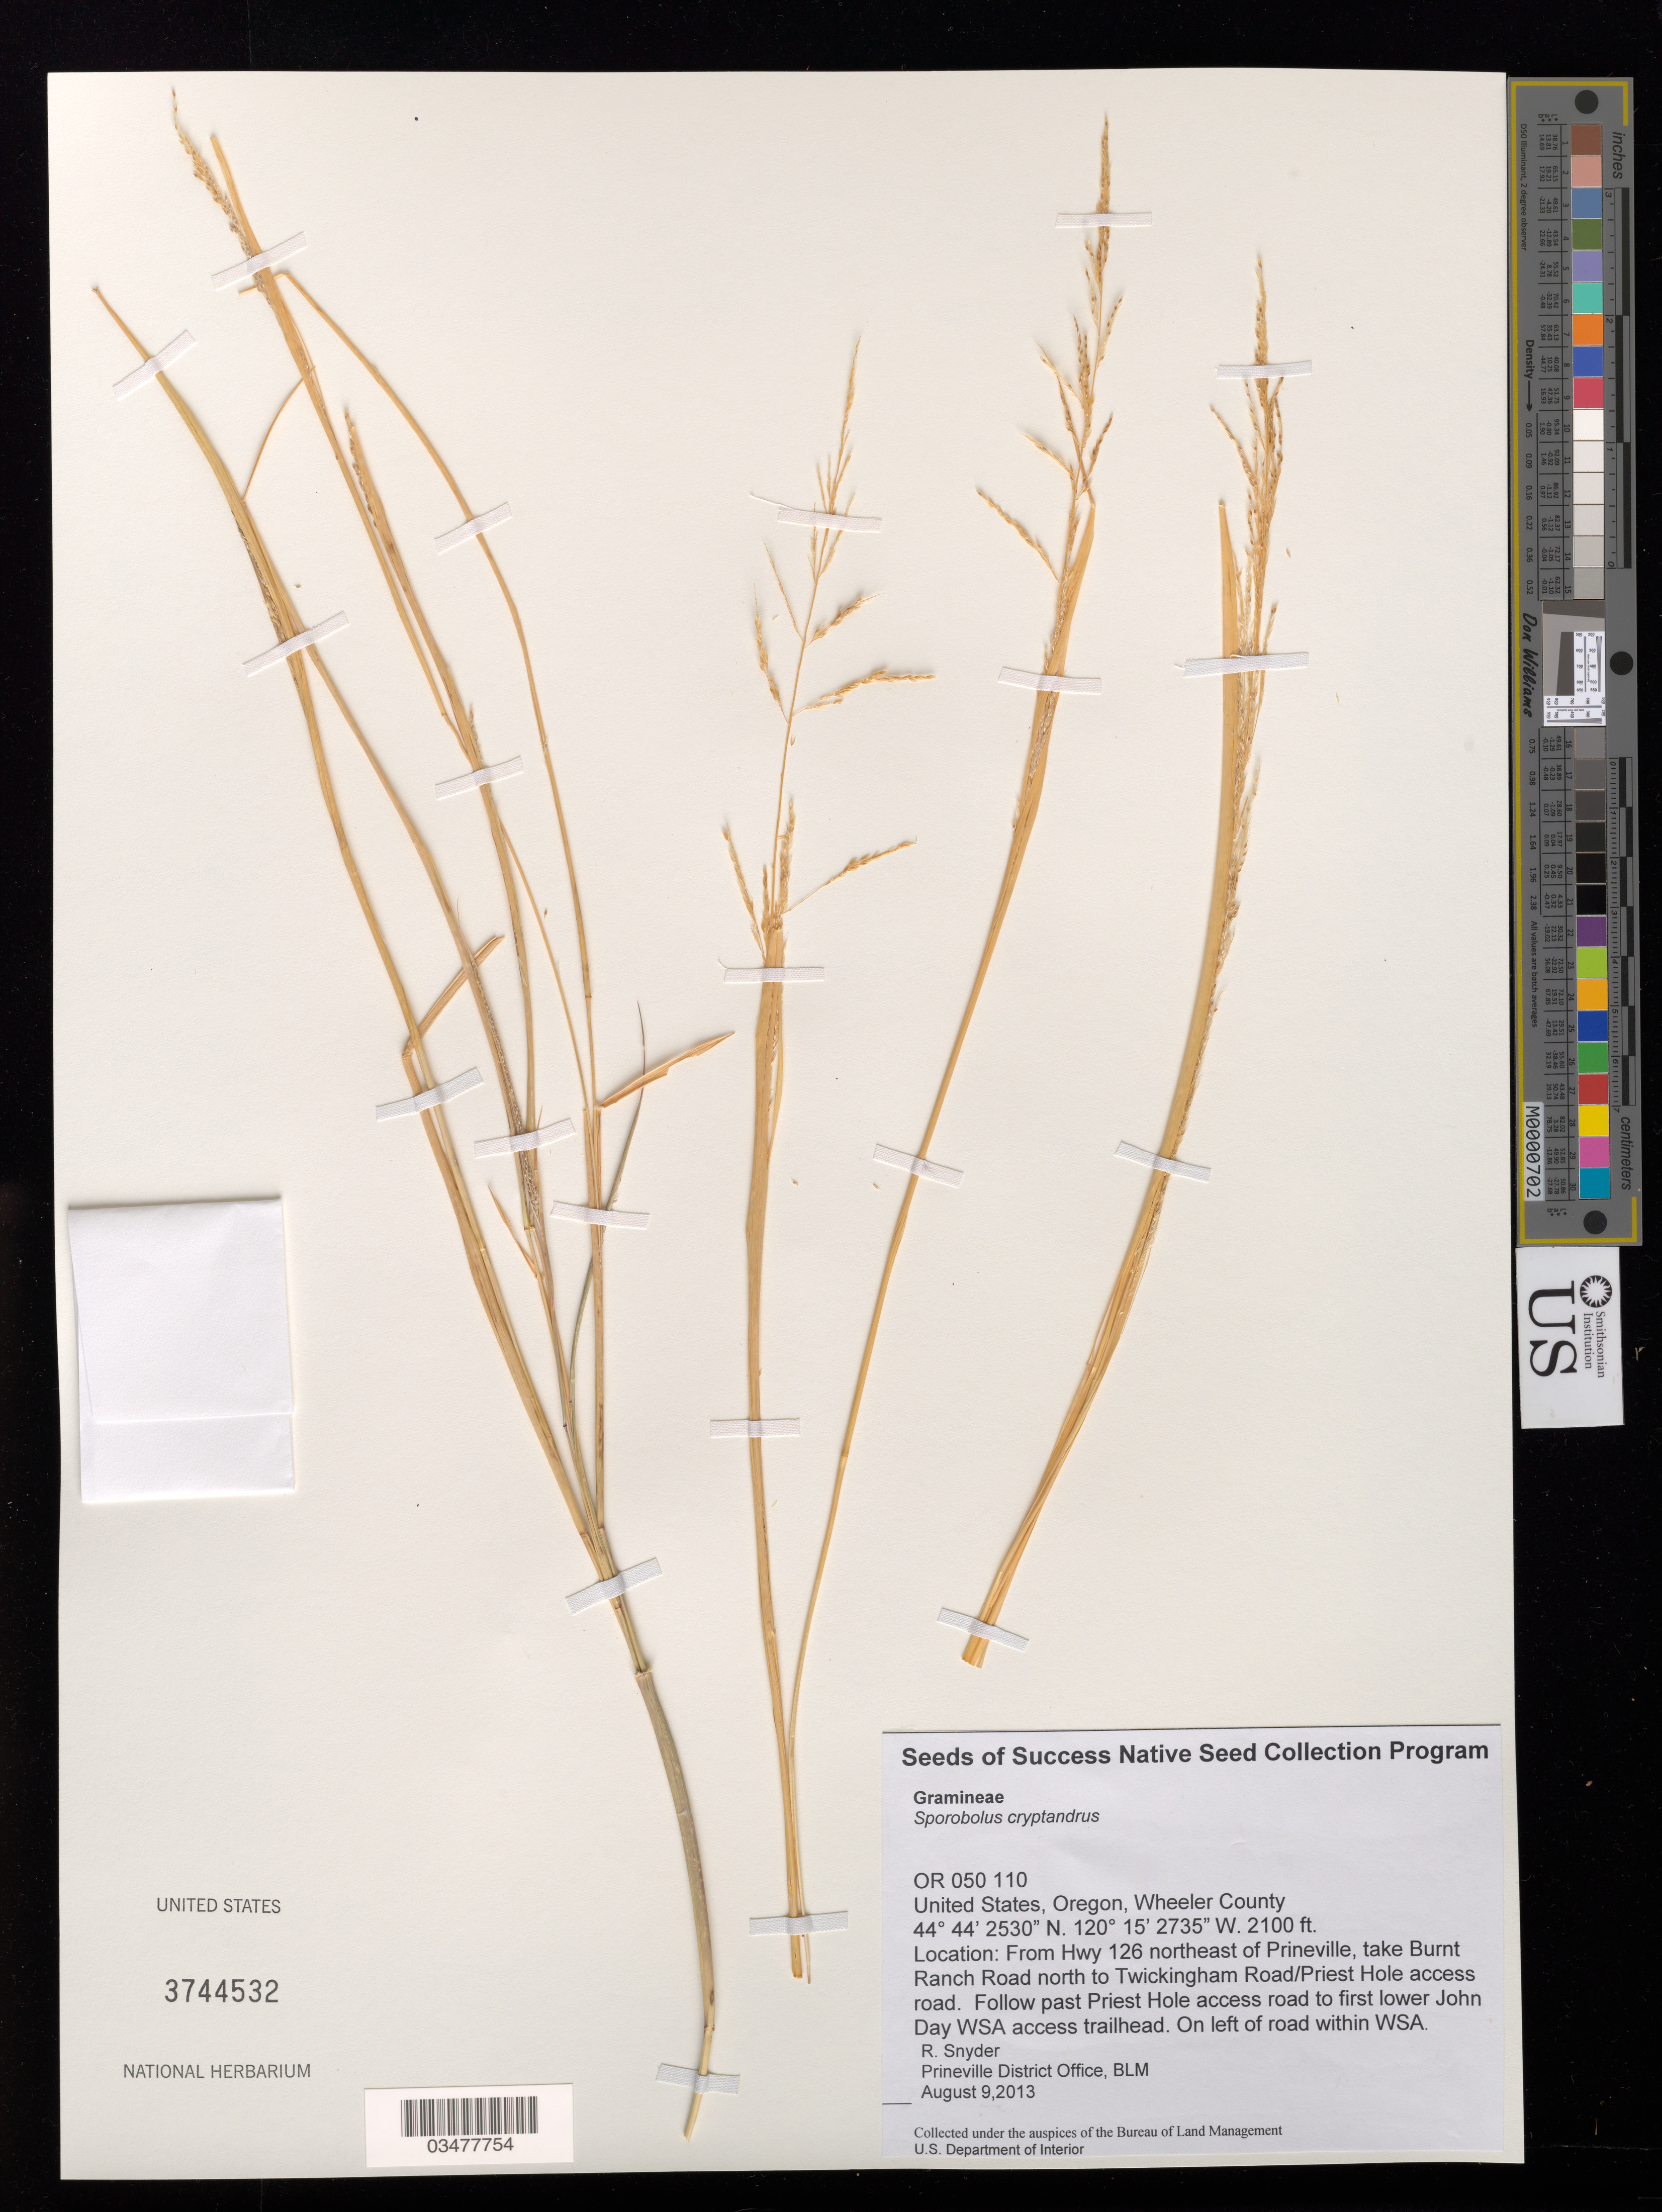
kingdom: Plantae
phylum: Tracheophyta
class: Liliopsida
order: Poales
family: Poaceae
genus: Sporobolus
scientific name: Sporobolus cryptandrus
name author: (Torr.) A. Gray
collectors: R. Snyder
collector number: OR 050 110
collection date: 2013-08-09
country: United States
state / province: Oregon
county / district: Wheeler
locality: John Day WSA access trailhed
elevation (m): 640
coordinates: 44 44 2530 N, 120 15 2735 W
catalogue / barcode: US 3744532